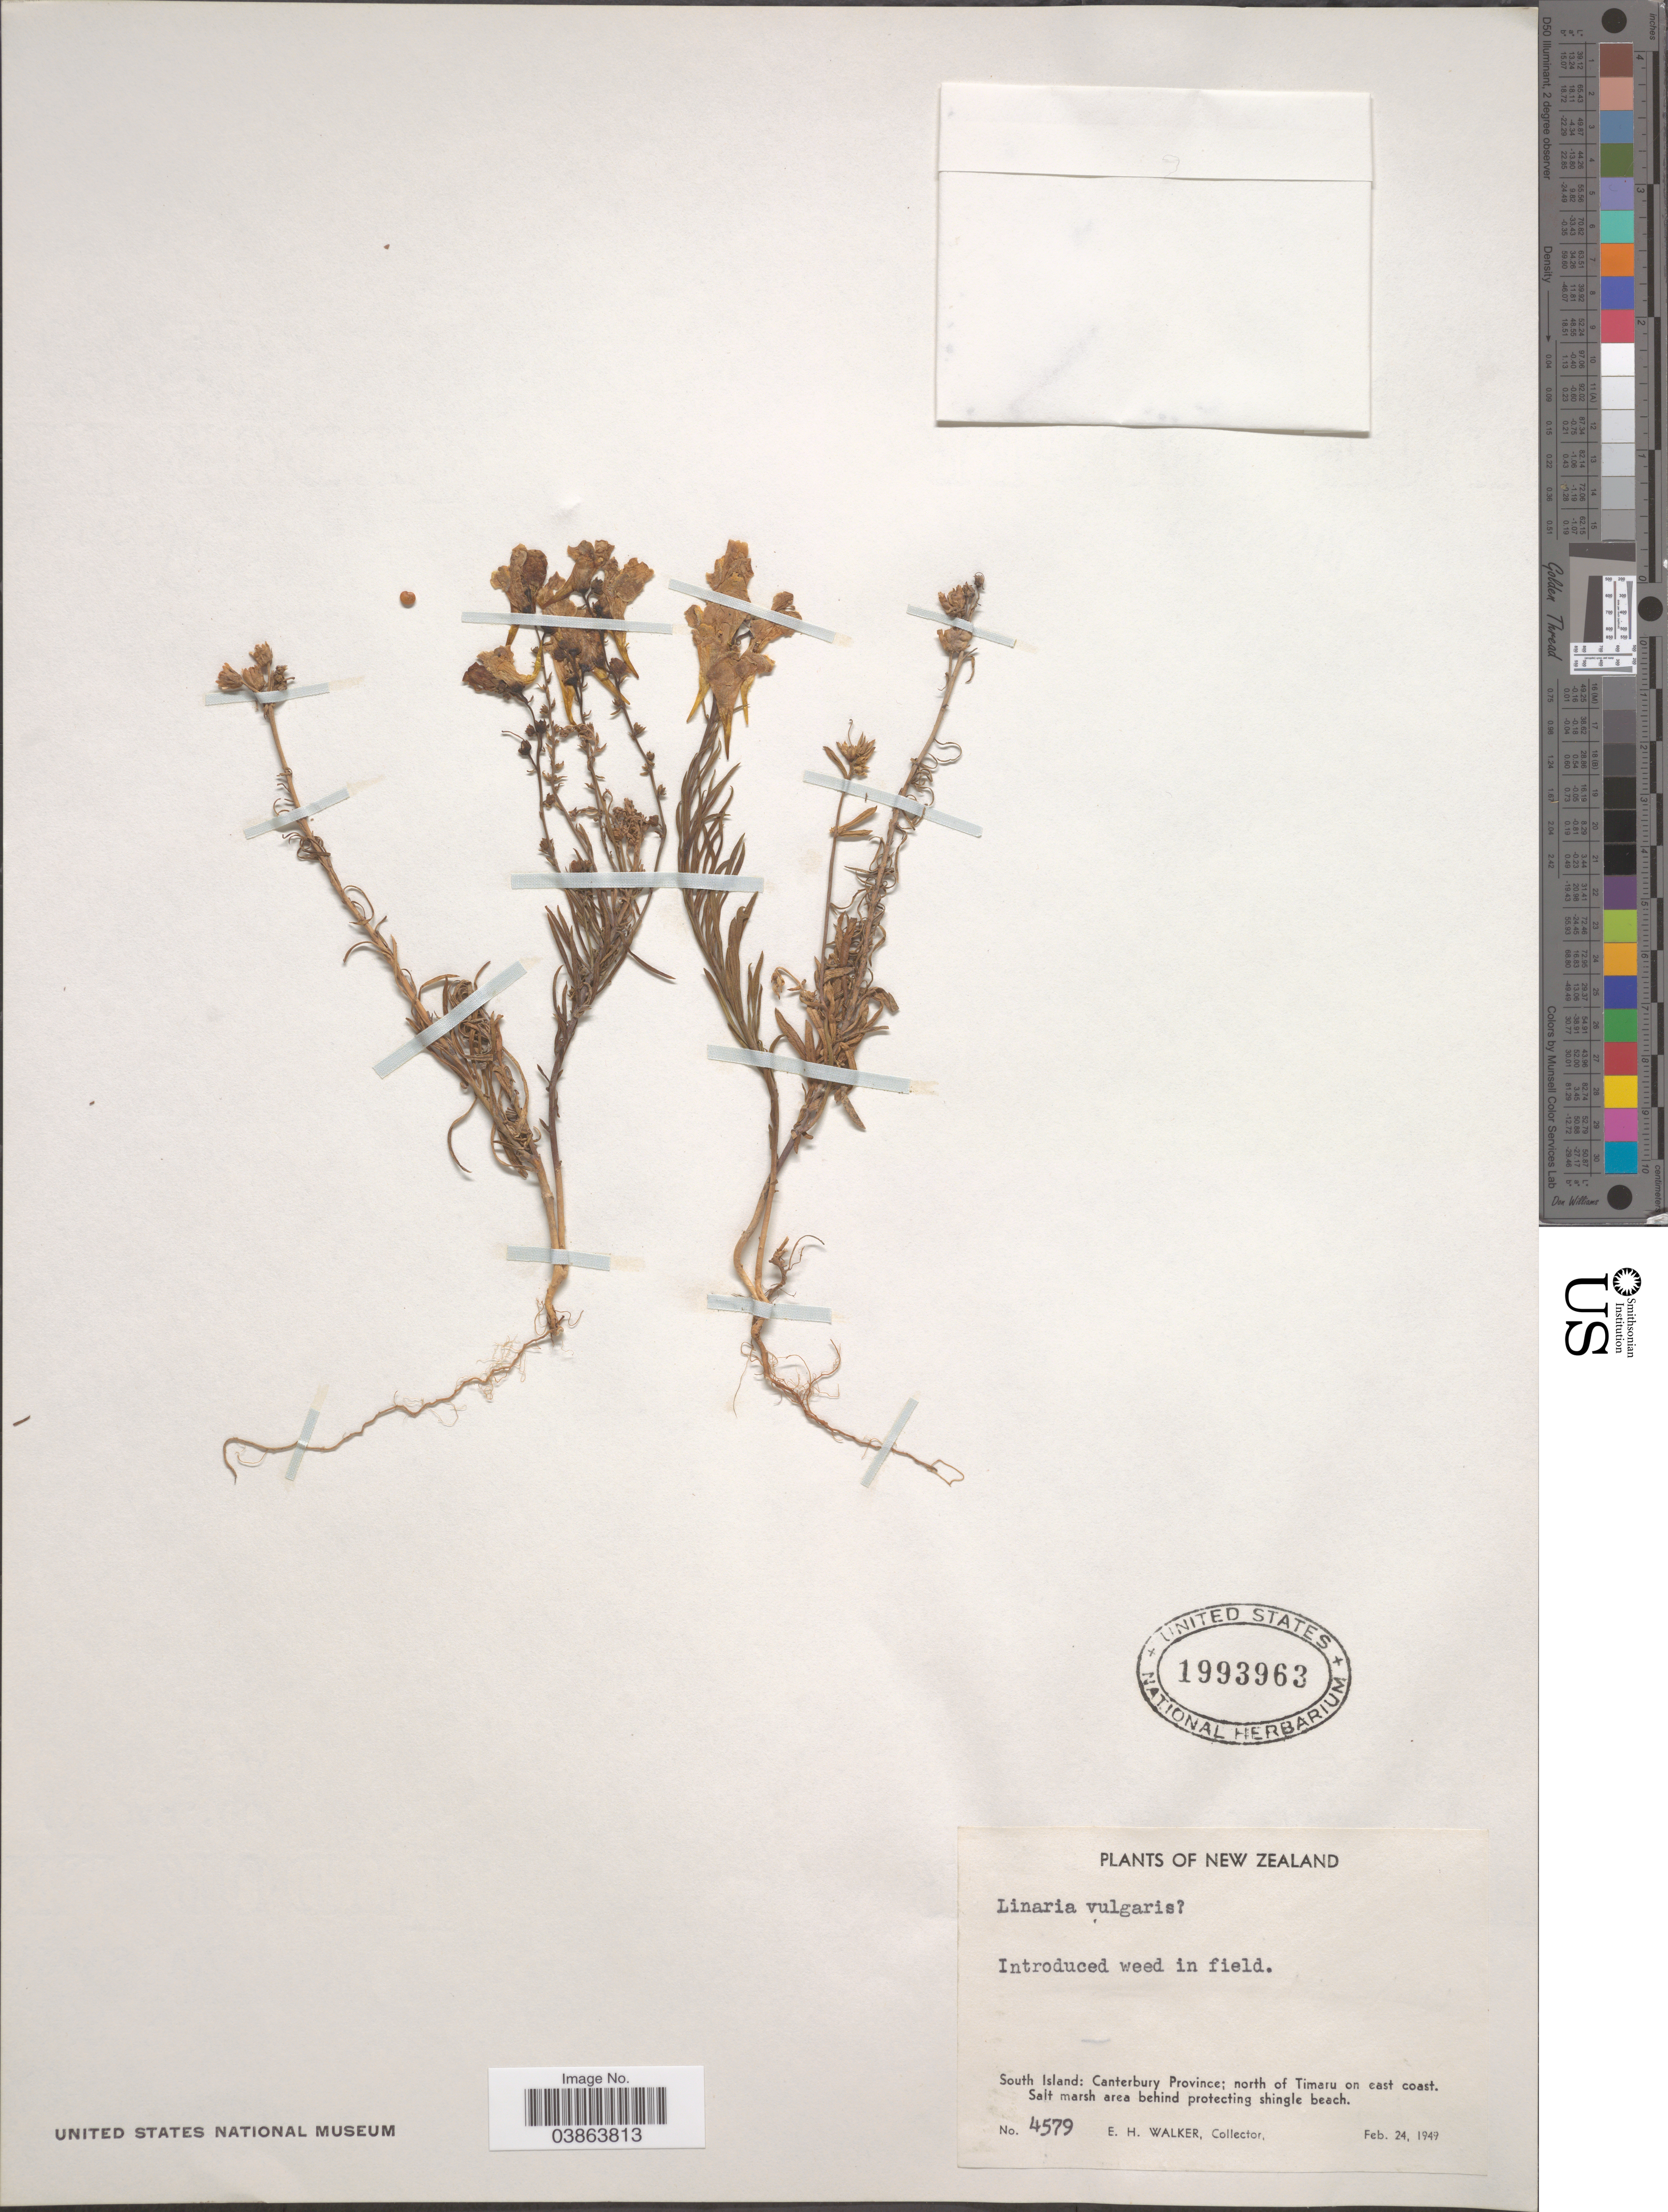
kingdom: Plantae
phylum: Tracheophyta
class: Magnoliopsida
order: Lamiales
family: Plantaginaceae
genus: Linaria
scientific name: Linaria vulgaris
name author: Mill.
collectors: E. H. Walker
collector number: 4579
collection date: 1949-02-24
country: New Zealand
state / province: Southland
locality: South Island: Canterbury Province; north of Timaru on east coast.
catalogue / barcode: US 1993963